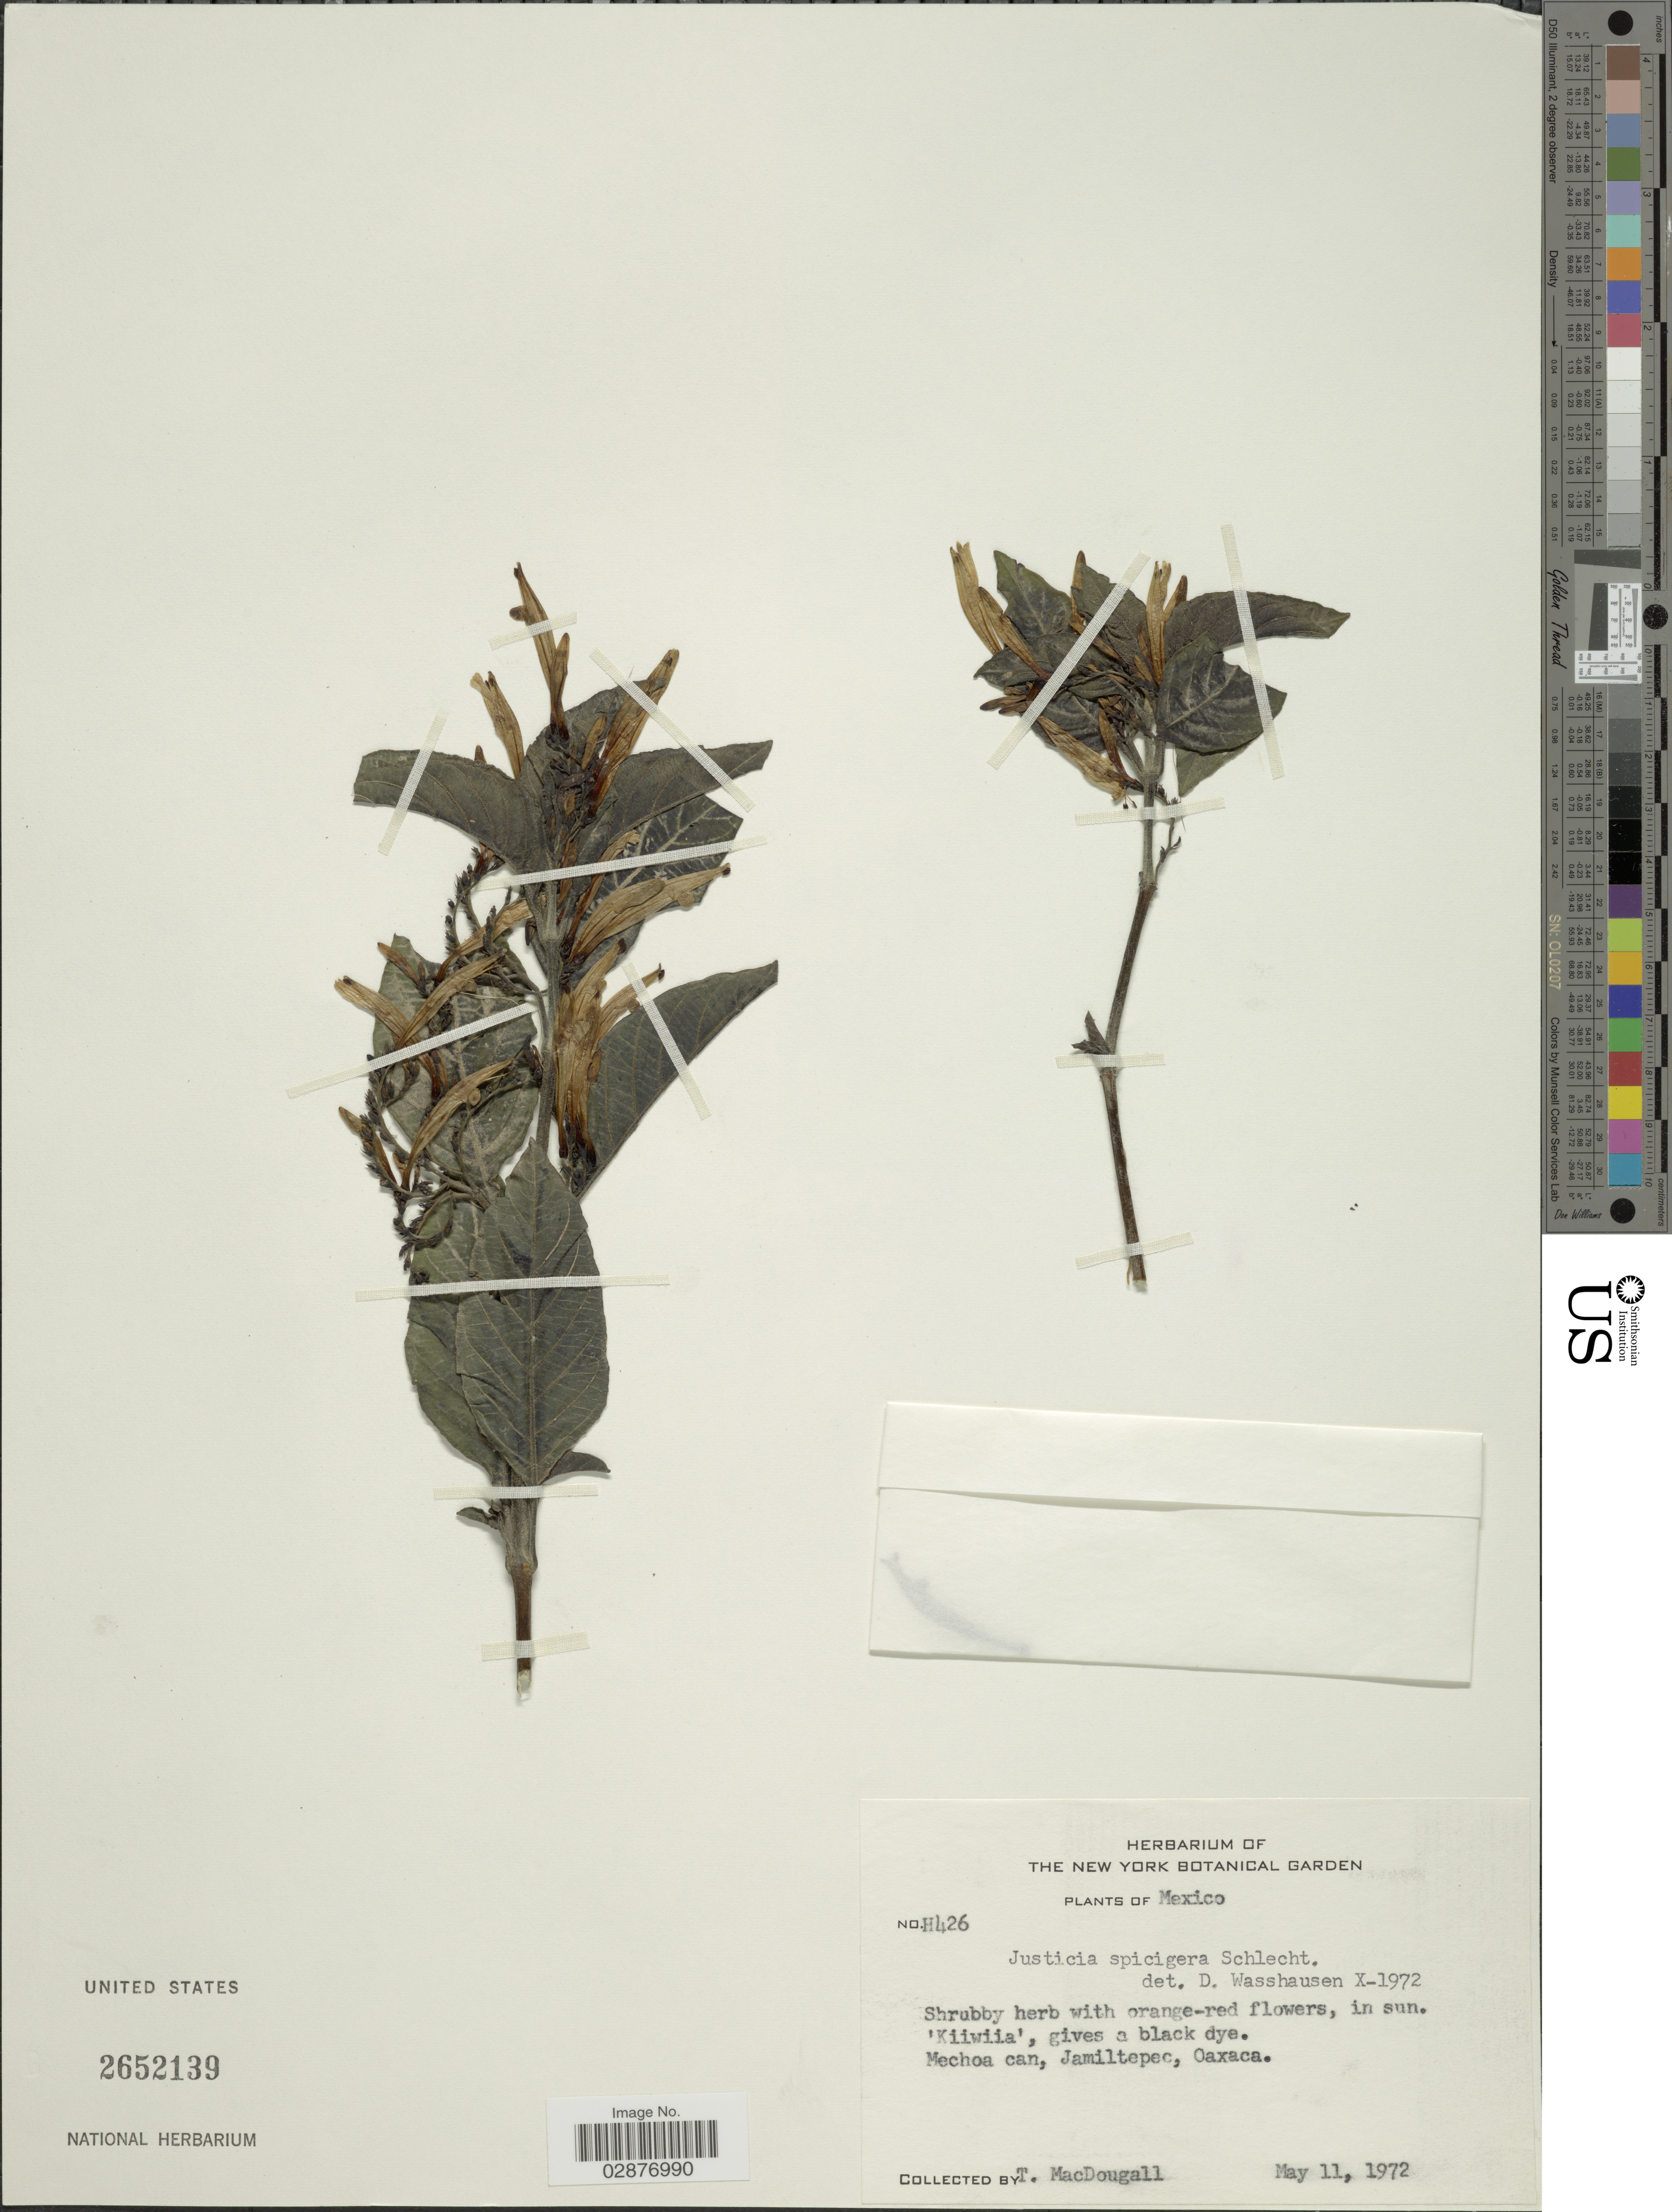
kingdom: Plantae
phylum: Tracheophyta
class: Magnoliopsida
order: Lamiales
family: Acanthaceae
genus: Justicia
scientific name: Justicia spicigera 'Sidicaro'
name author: Schltdl.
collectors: T. B. MacDougall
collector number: H426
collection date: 1972-05-11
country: Mexico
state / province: Oaxaca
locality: Mechoa can, Jamiltepec.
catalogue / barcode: US 2652139